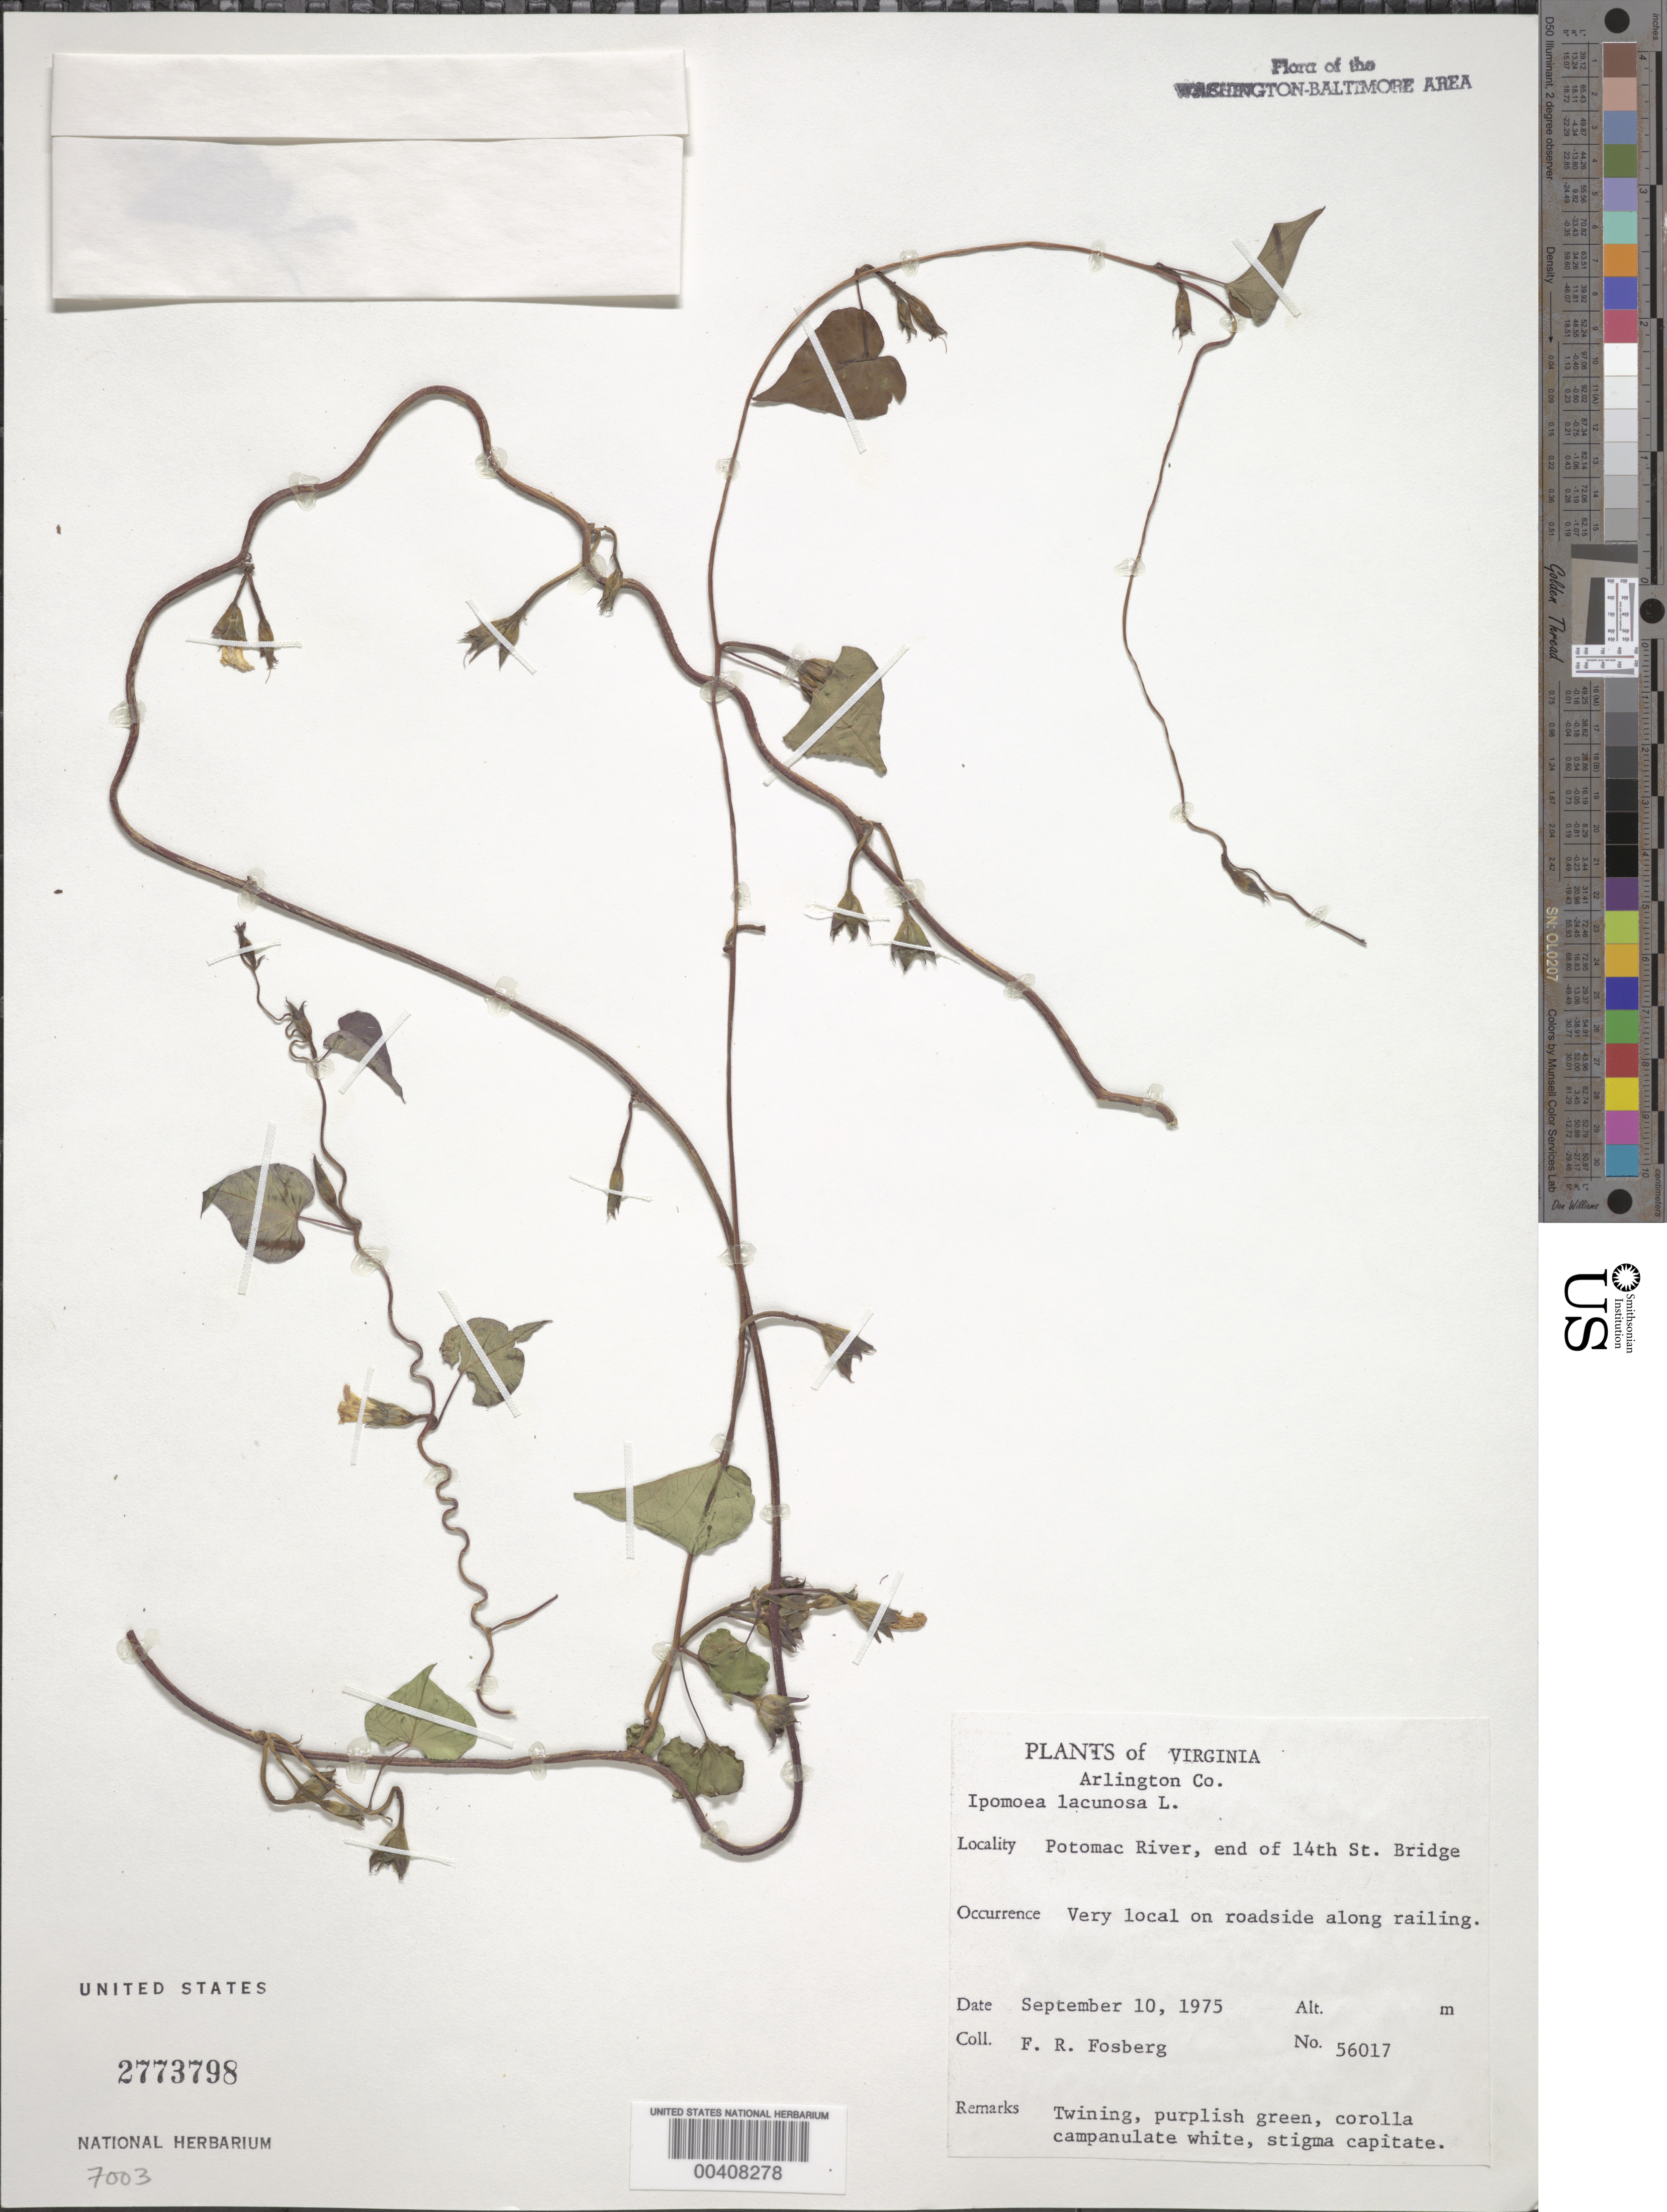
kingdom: Plantae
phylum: Tracheophyta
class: Magnoliopsida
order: Solanales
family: Convolvulaceae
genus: Ipomoea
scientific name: Ipomoea lacunosa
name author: L.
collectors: F. R. Fosberg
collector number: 56017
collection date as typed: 10 Sep 1975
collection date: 1975-09-10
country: United States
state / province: Virginia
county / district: Arlington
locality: Potomac River, end of 14th St. Bridge C. & O. Canal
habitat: Roadside along railing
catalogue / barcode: US 2773798